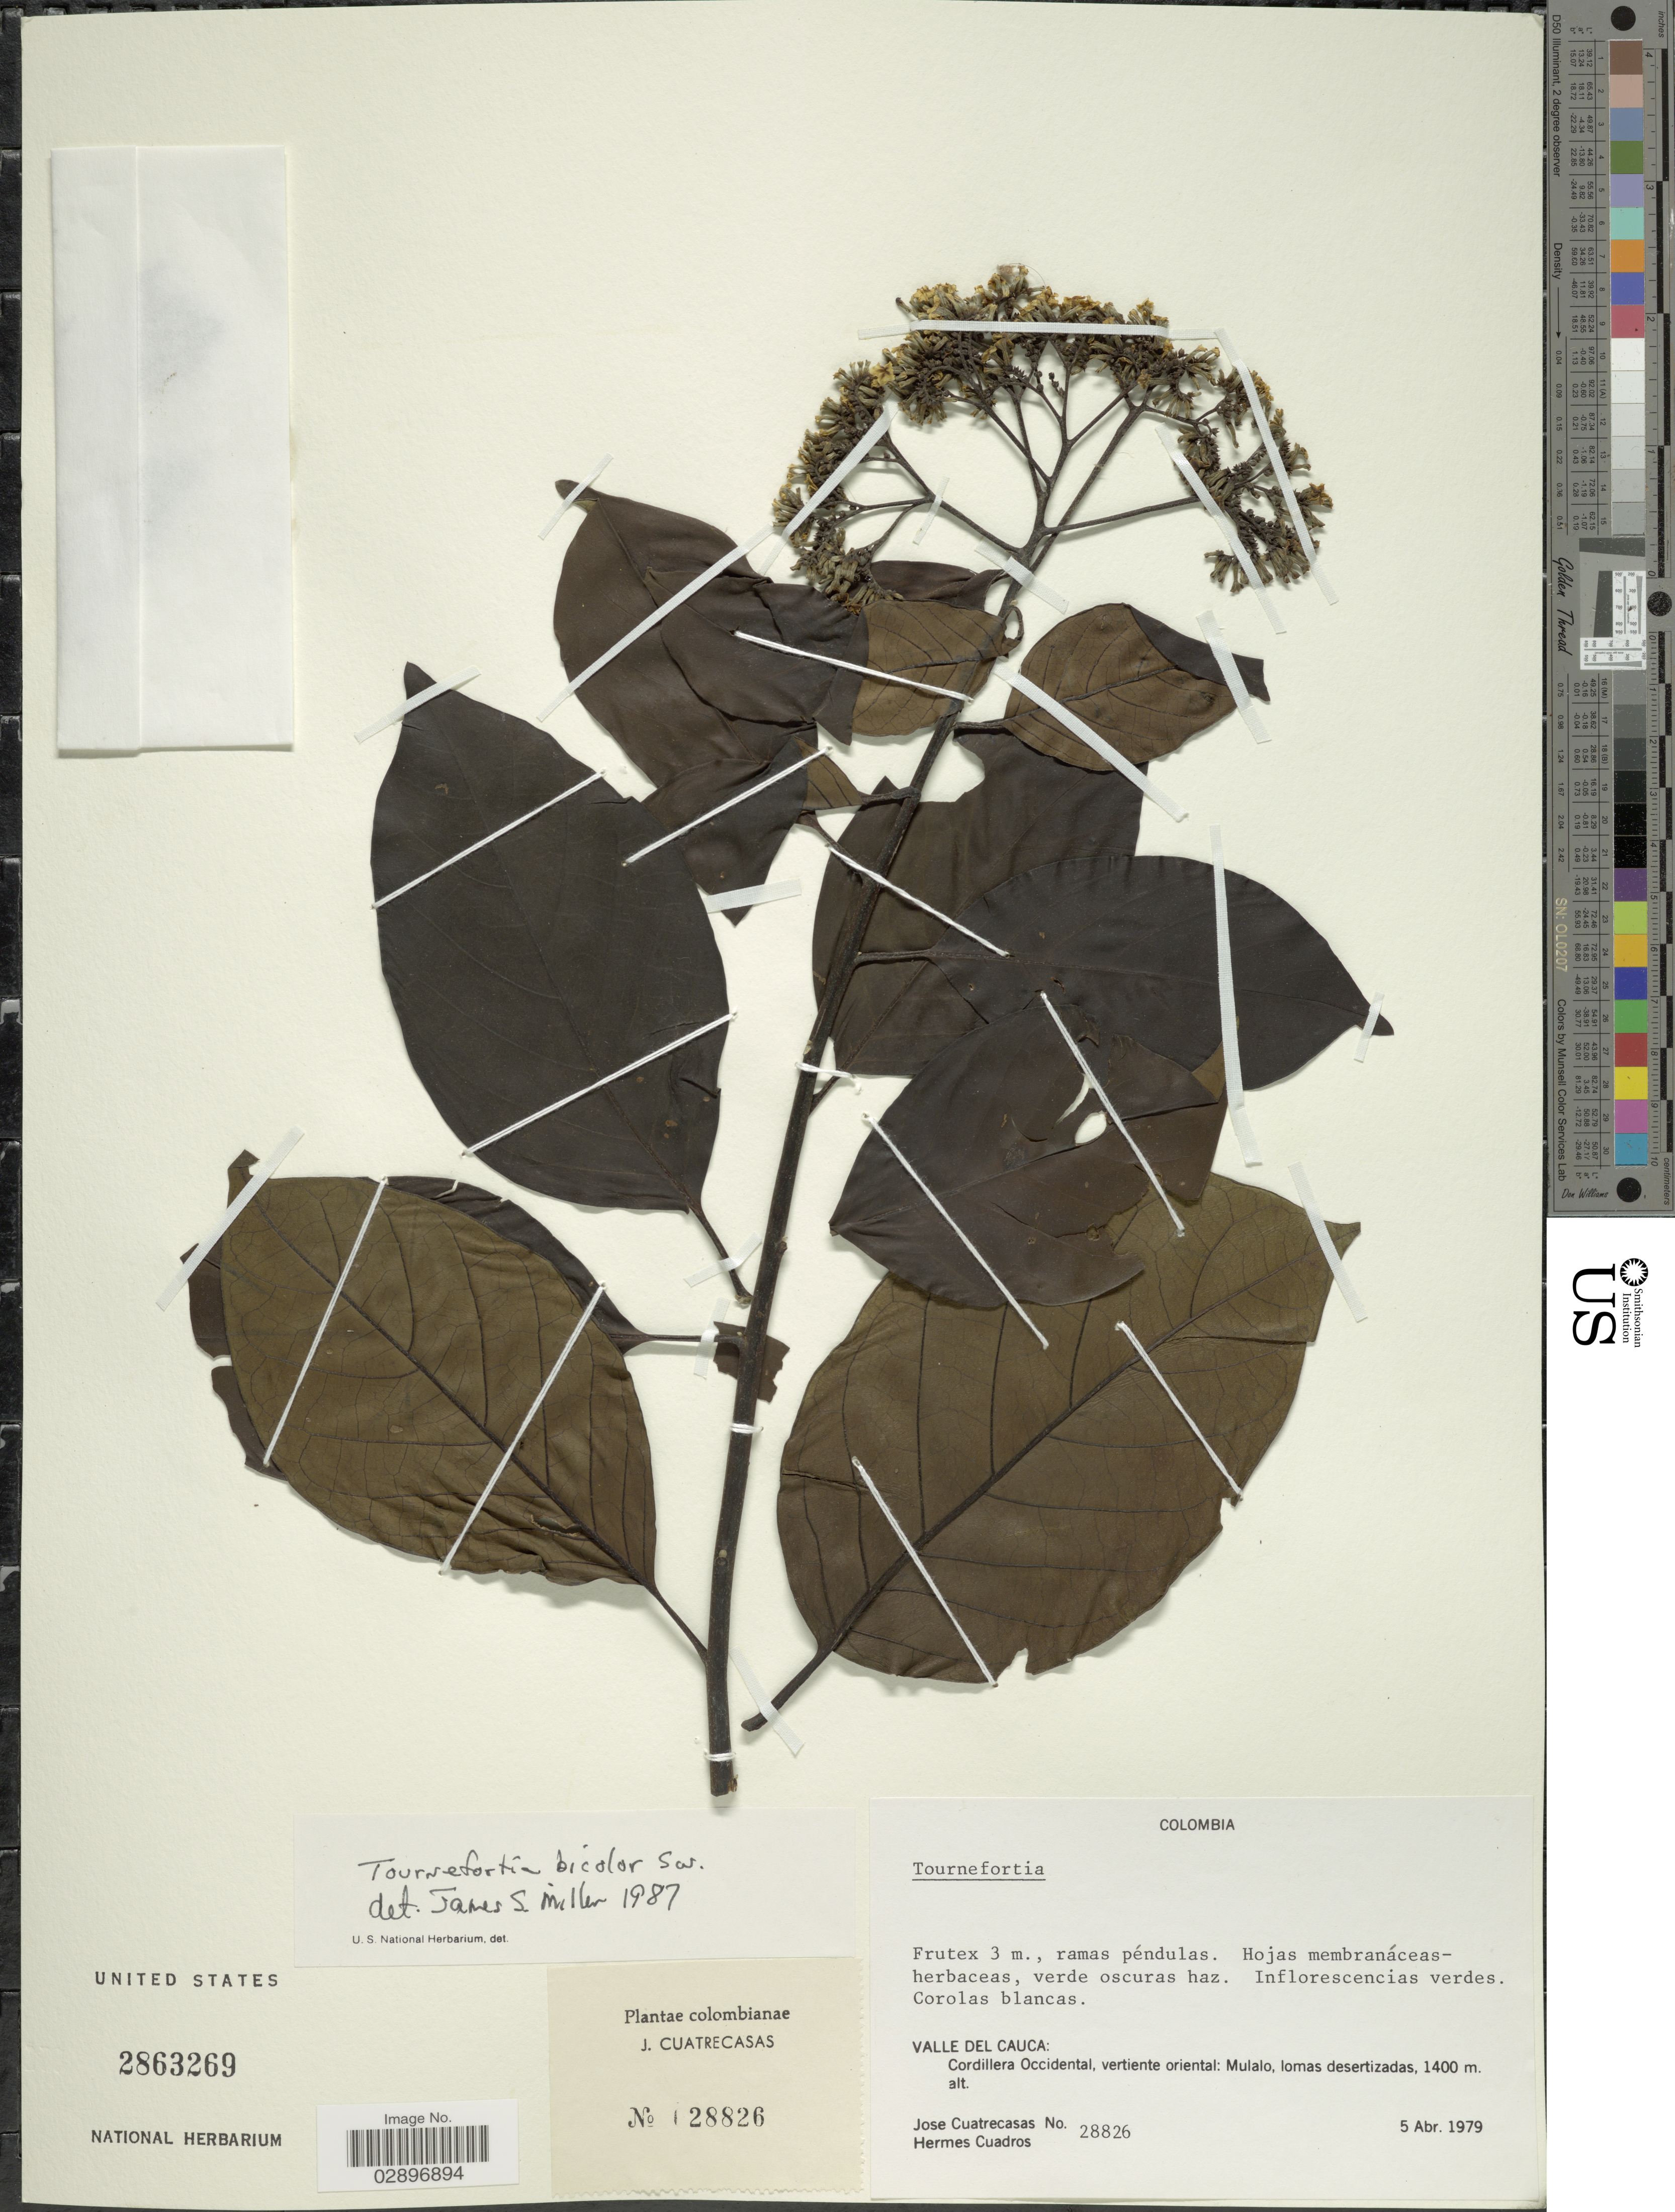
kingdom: Plantae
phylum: Tracheophyta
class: Magnoliopsida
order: Boraginales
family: Heliotropiaceae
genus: Tournefortia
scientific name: Tournefortia bicolor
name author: Sw.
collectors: J. Cuatrecasas & H. Cuadros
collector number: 28826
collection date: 1979-04-05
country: Colombia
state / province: Valle del Cauca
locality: Cordillera Occidental, vertiente oriental: Mulalo.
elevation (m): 1400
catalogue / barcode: US 2863269